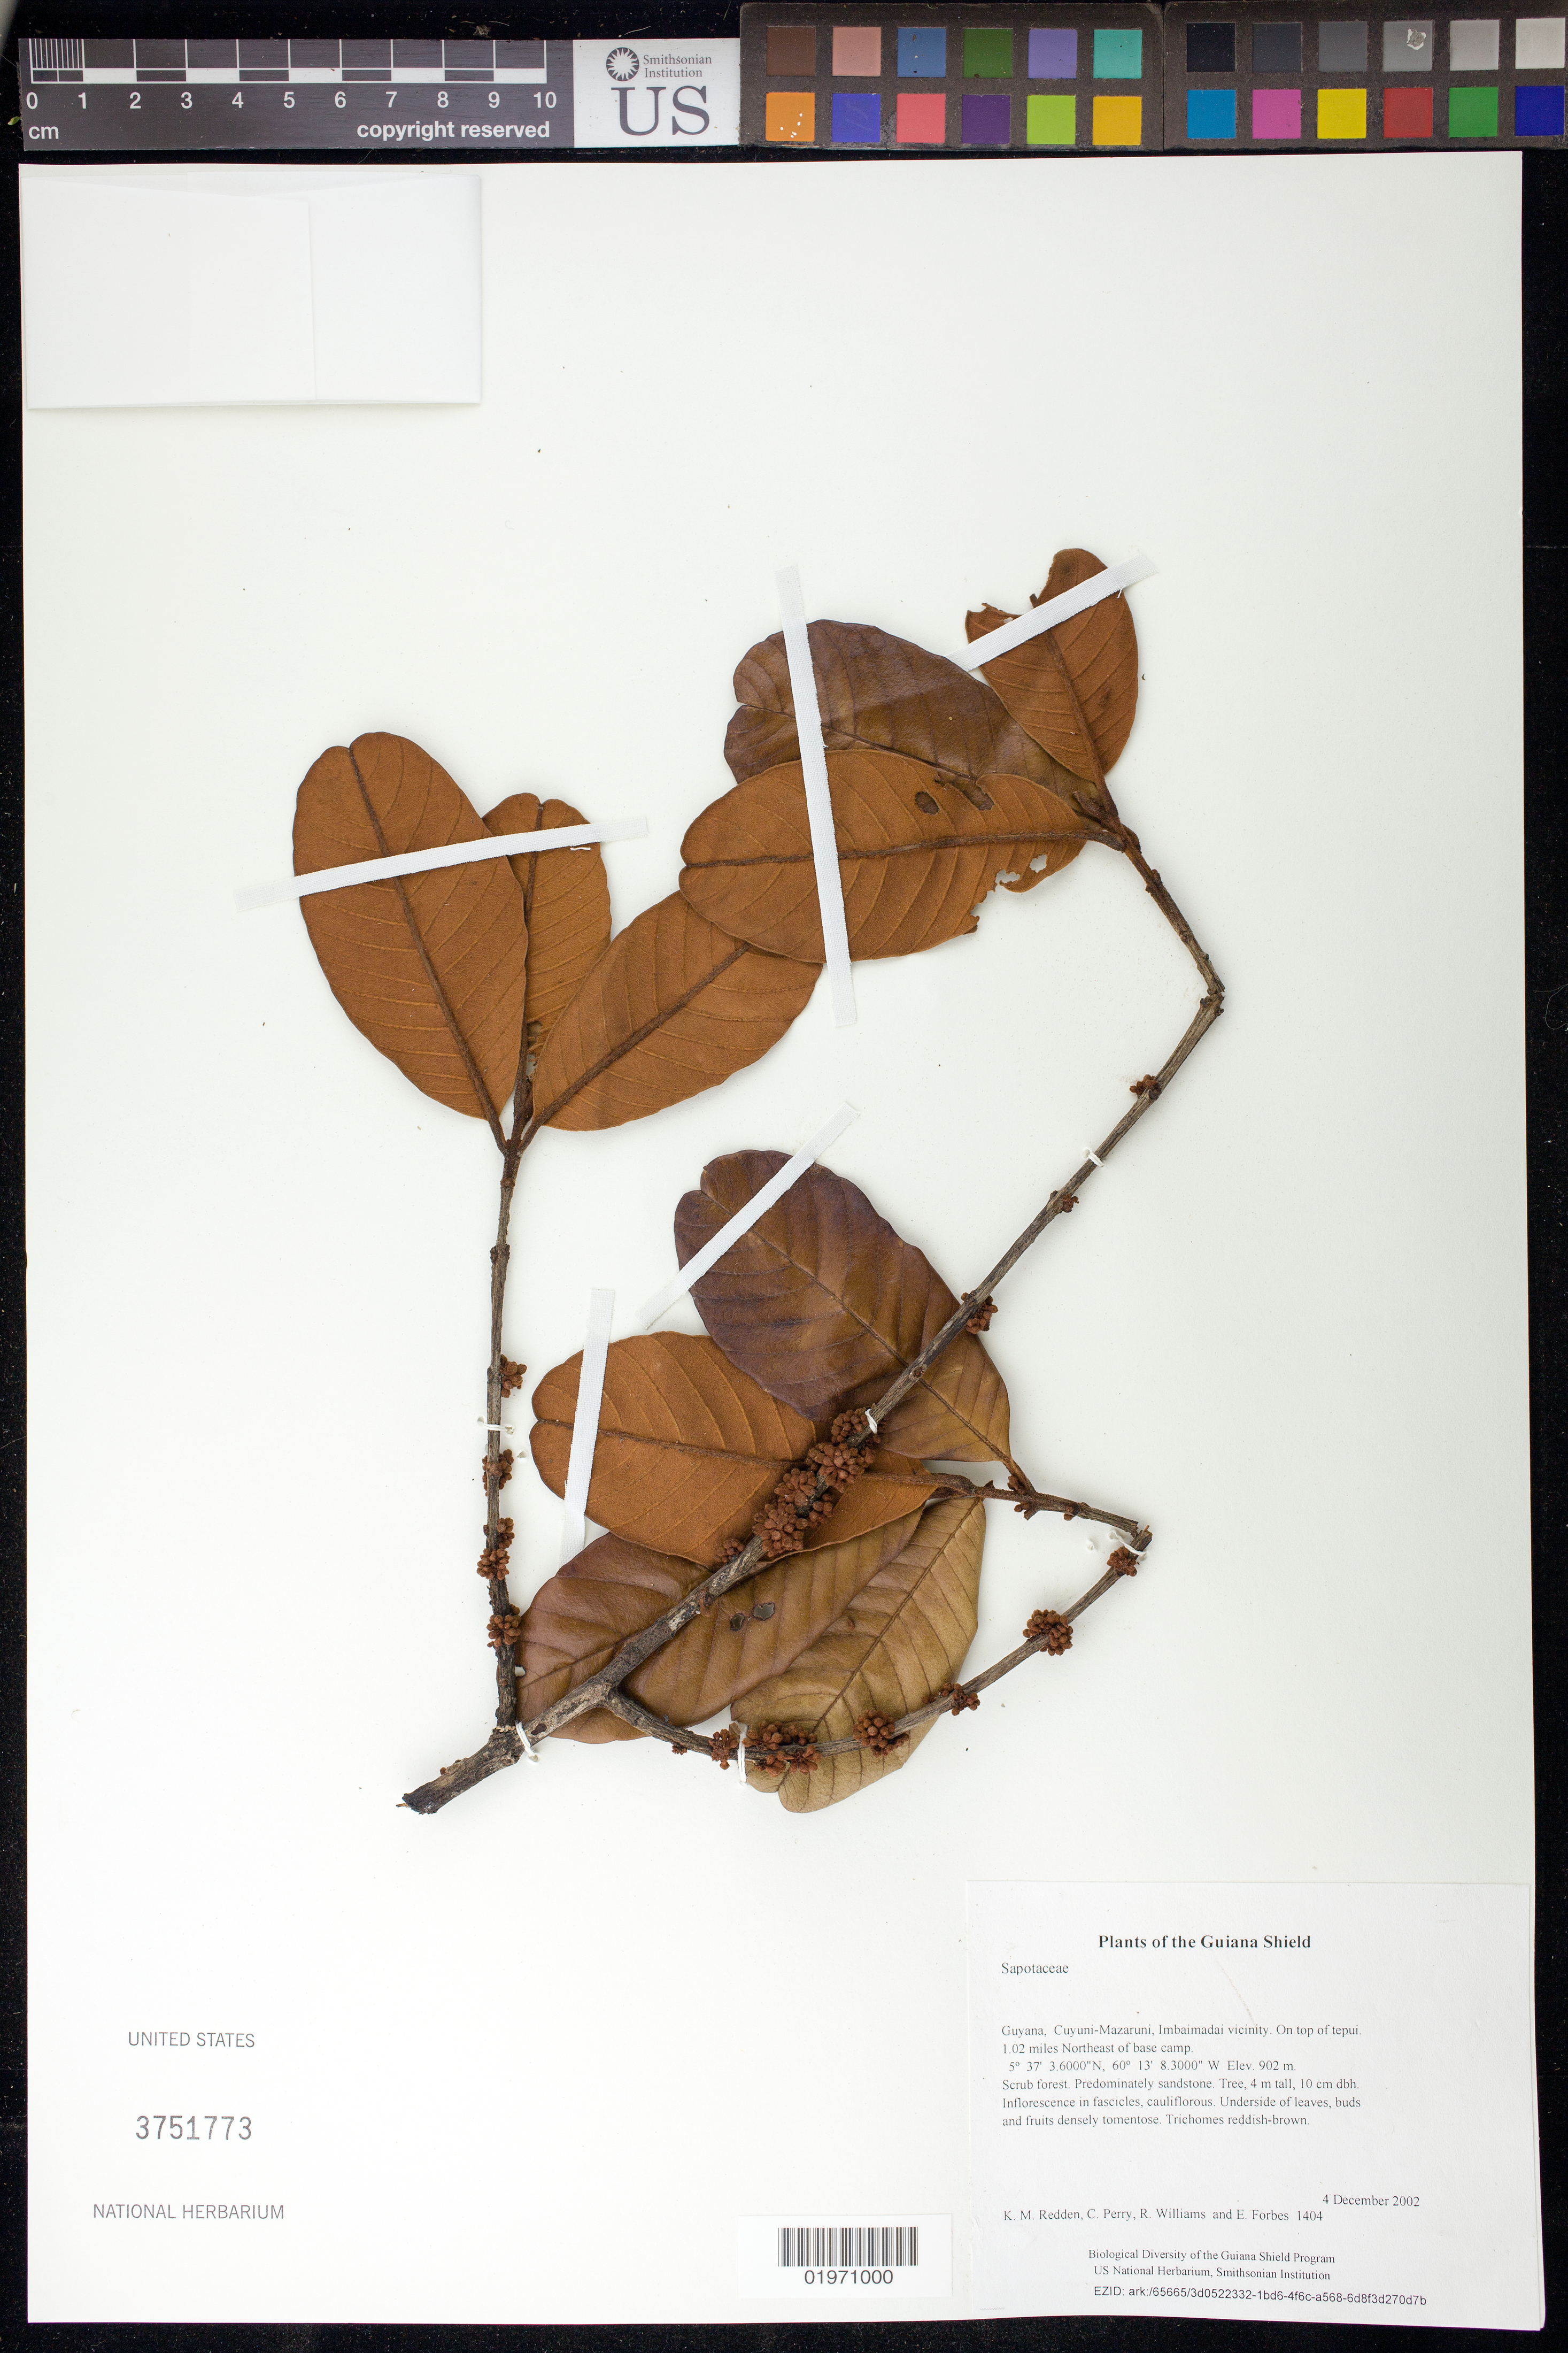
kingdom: Plantae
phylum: Tracheophyta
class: Magnoliopsida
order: Ericales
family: Sapotaceae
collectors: K. M. Redden, C. Perry, R. Williams & E. Forbes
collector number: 1404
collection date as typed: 4 December 2002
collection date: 2002-12-04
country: Guyana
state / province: Cuyuni-Mazaruni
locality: Imbaimadai vicinity. On top of tepui. 1.02 miles Northeast of base camp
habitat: Scrub forest. Predominately sandstone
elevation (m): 902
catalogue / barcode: US 3751773